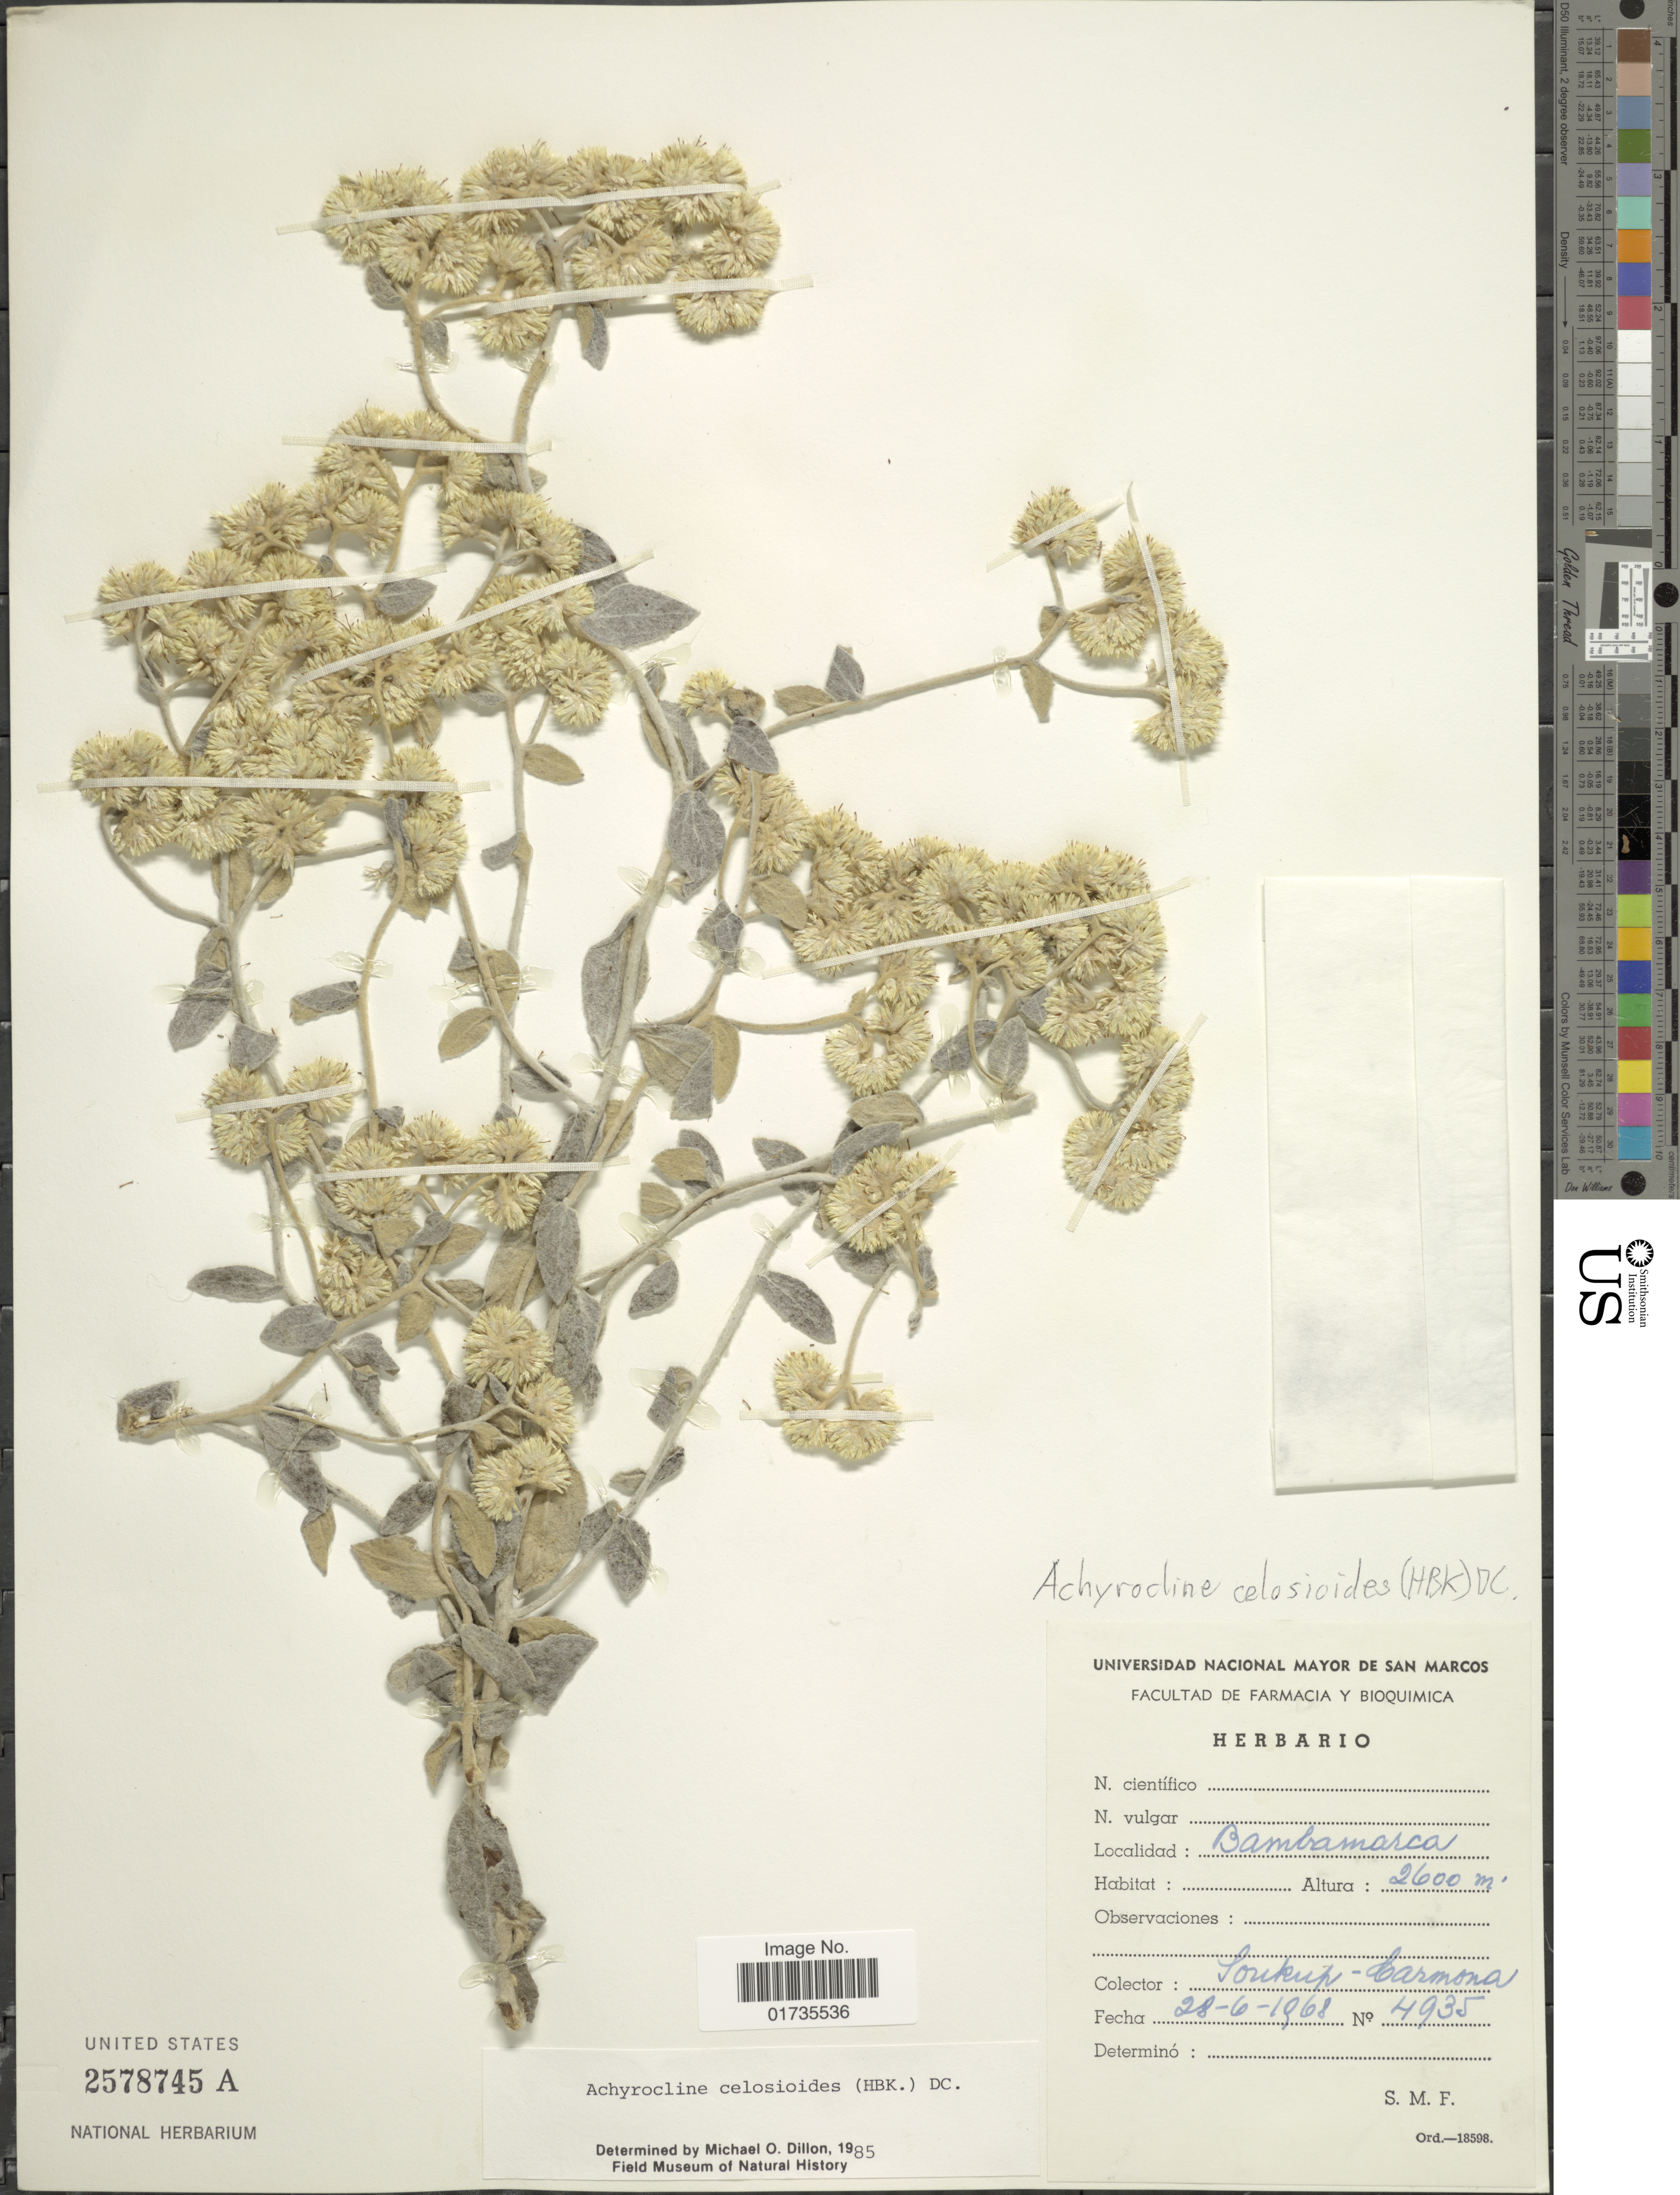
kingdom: Plantae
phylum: Tracheophyta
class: Magnoliopsida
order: Asterales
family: Asteraceae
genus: Achyrocline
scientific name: Achyrocline celosioides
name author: (Kunth) DC.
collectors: Soukup-Carmona, --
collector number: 4935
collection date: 1968-06-28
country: Peru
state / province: Cajamarca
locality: Bambamarca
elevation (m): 2600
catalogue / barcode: US 2578745A